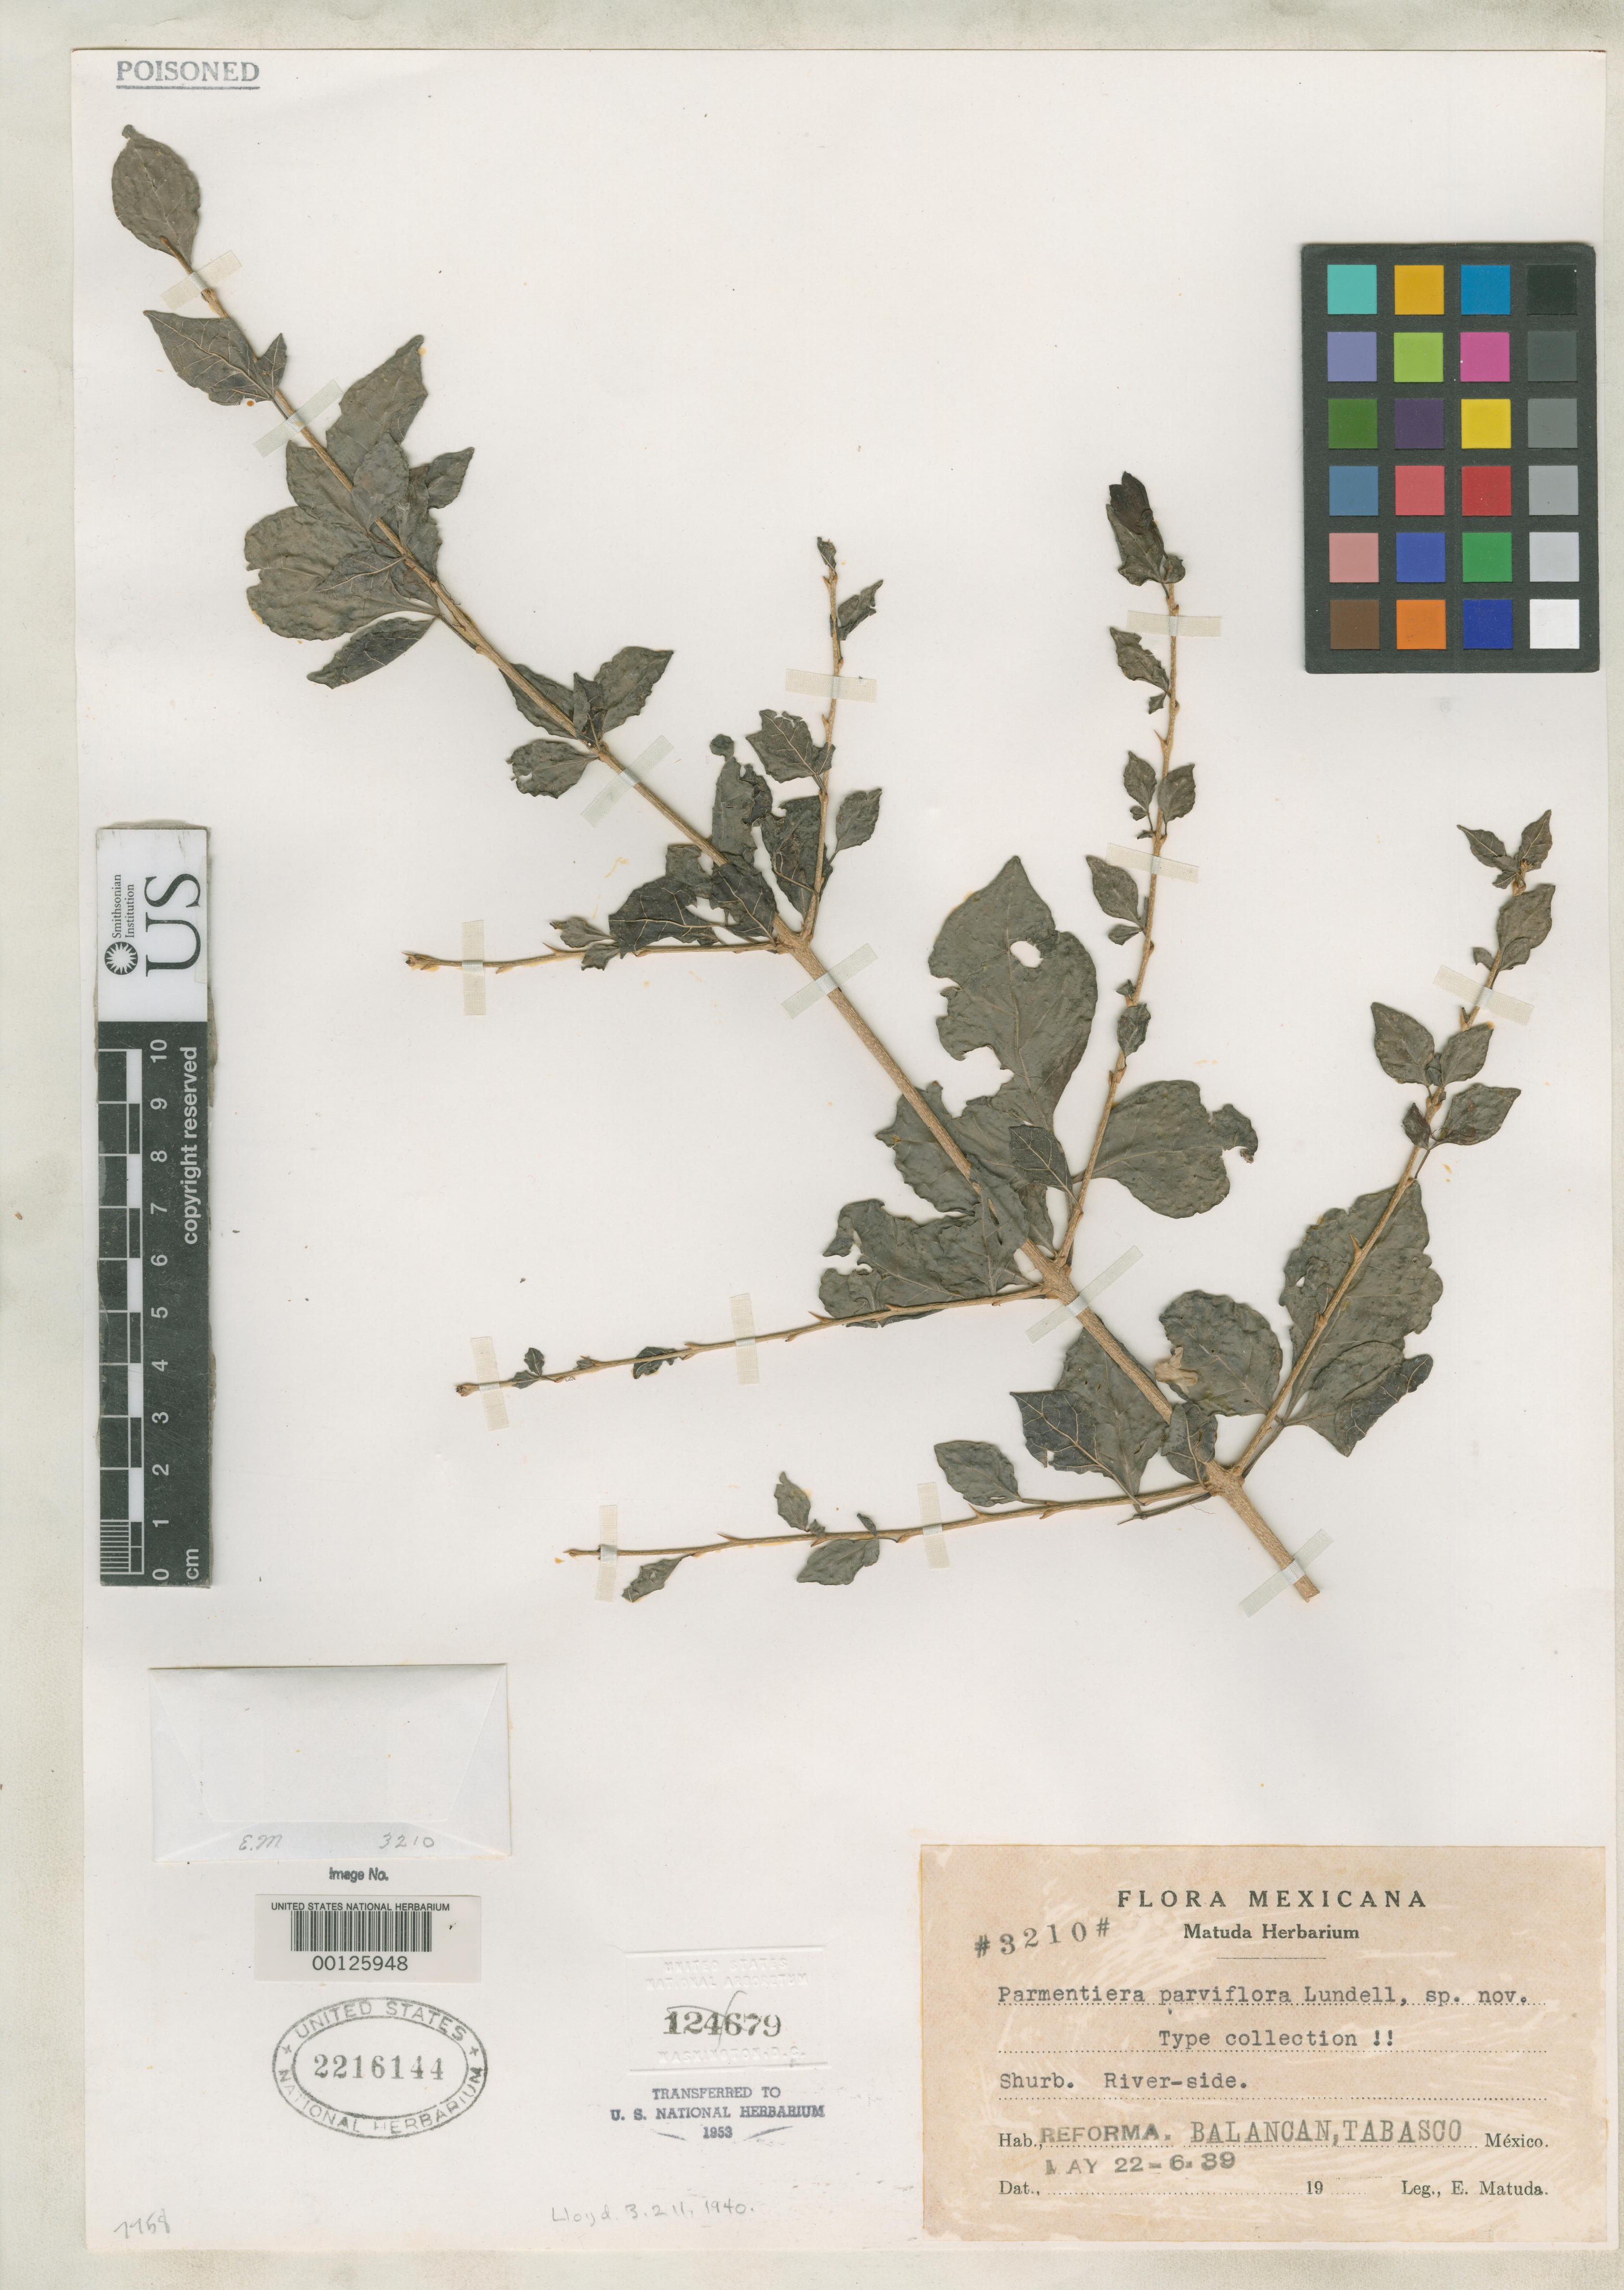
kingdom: Plantae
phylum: Tracheophyta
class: Magnoliopsida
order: Lamiales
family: Bignoniaceae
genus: Parmentiera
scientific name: Parmentiera parviflora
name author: Lundell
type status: Isotype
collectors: E. Matuda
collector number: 3210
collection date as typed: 22 May 1939 to 26 May 1939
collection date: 1939-05-22/1939-05-26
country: Mexico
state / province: Tabasco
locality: Reforma, near Balancan.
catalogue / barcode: US 2216144